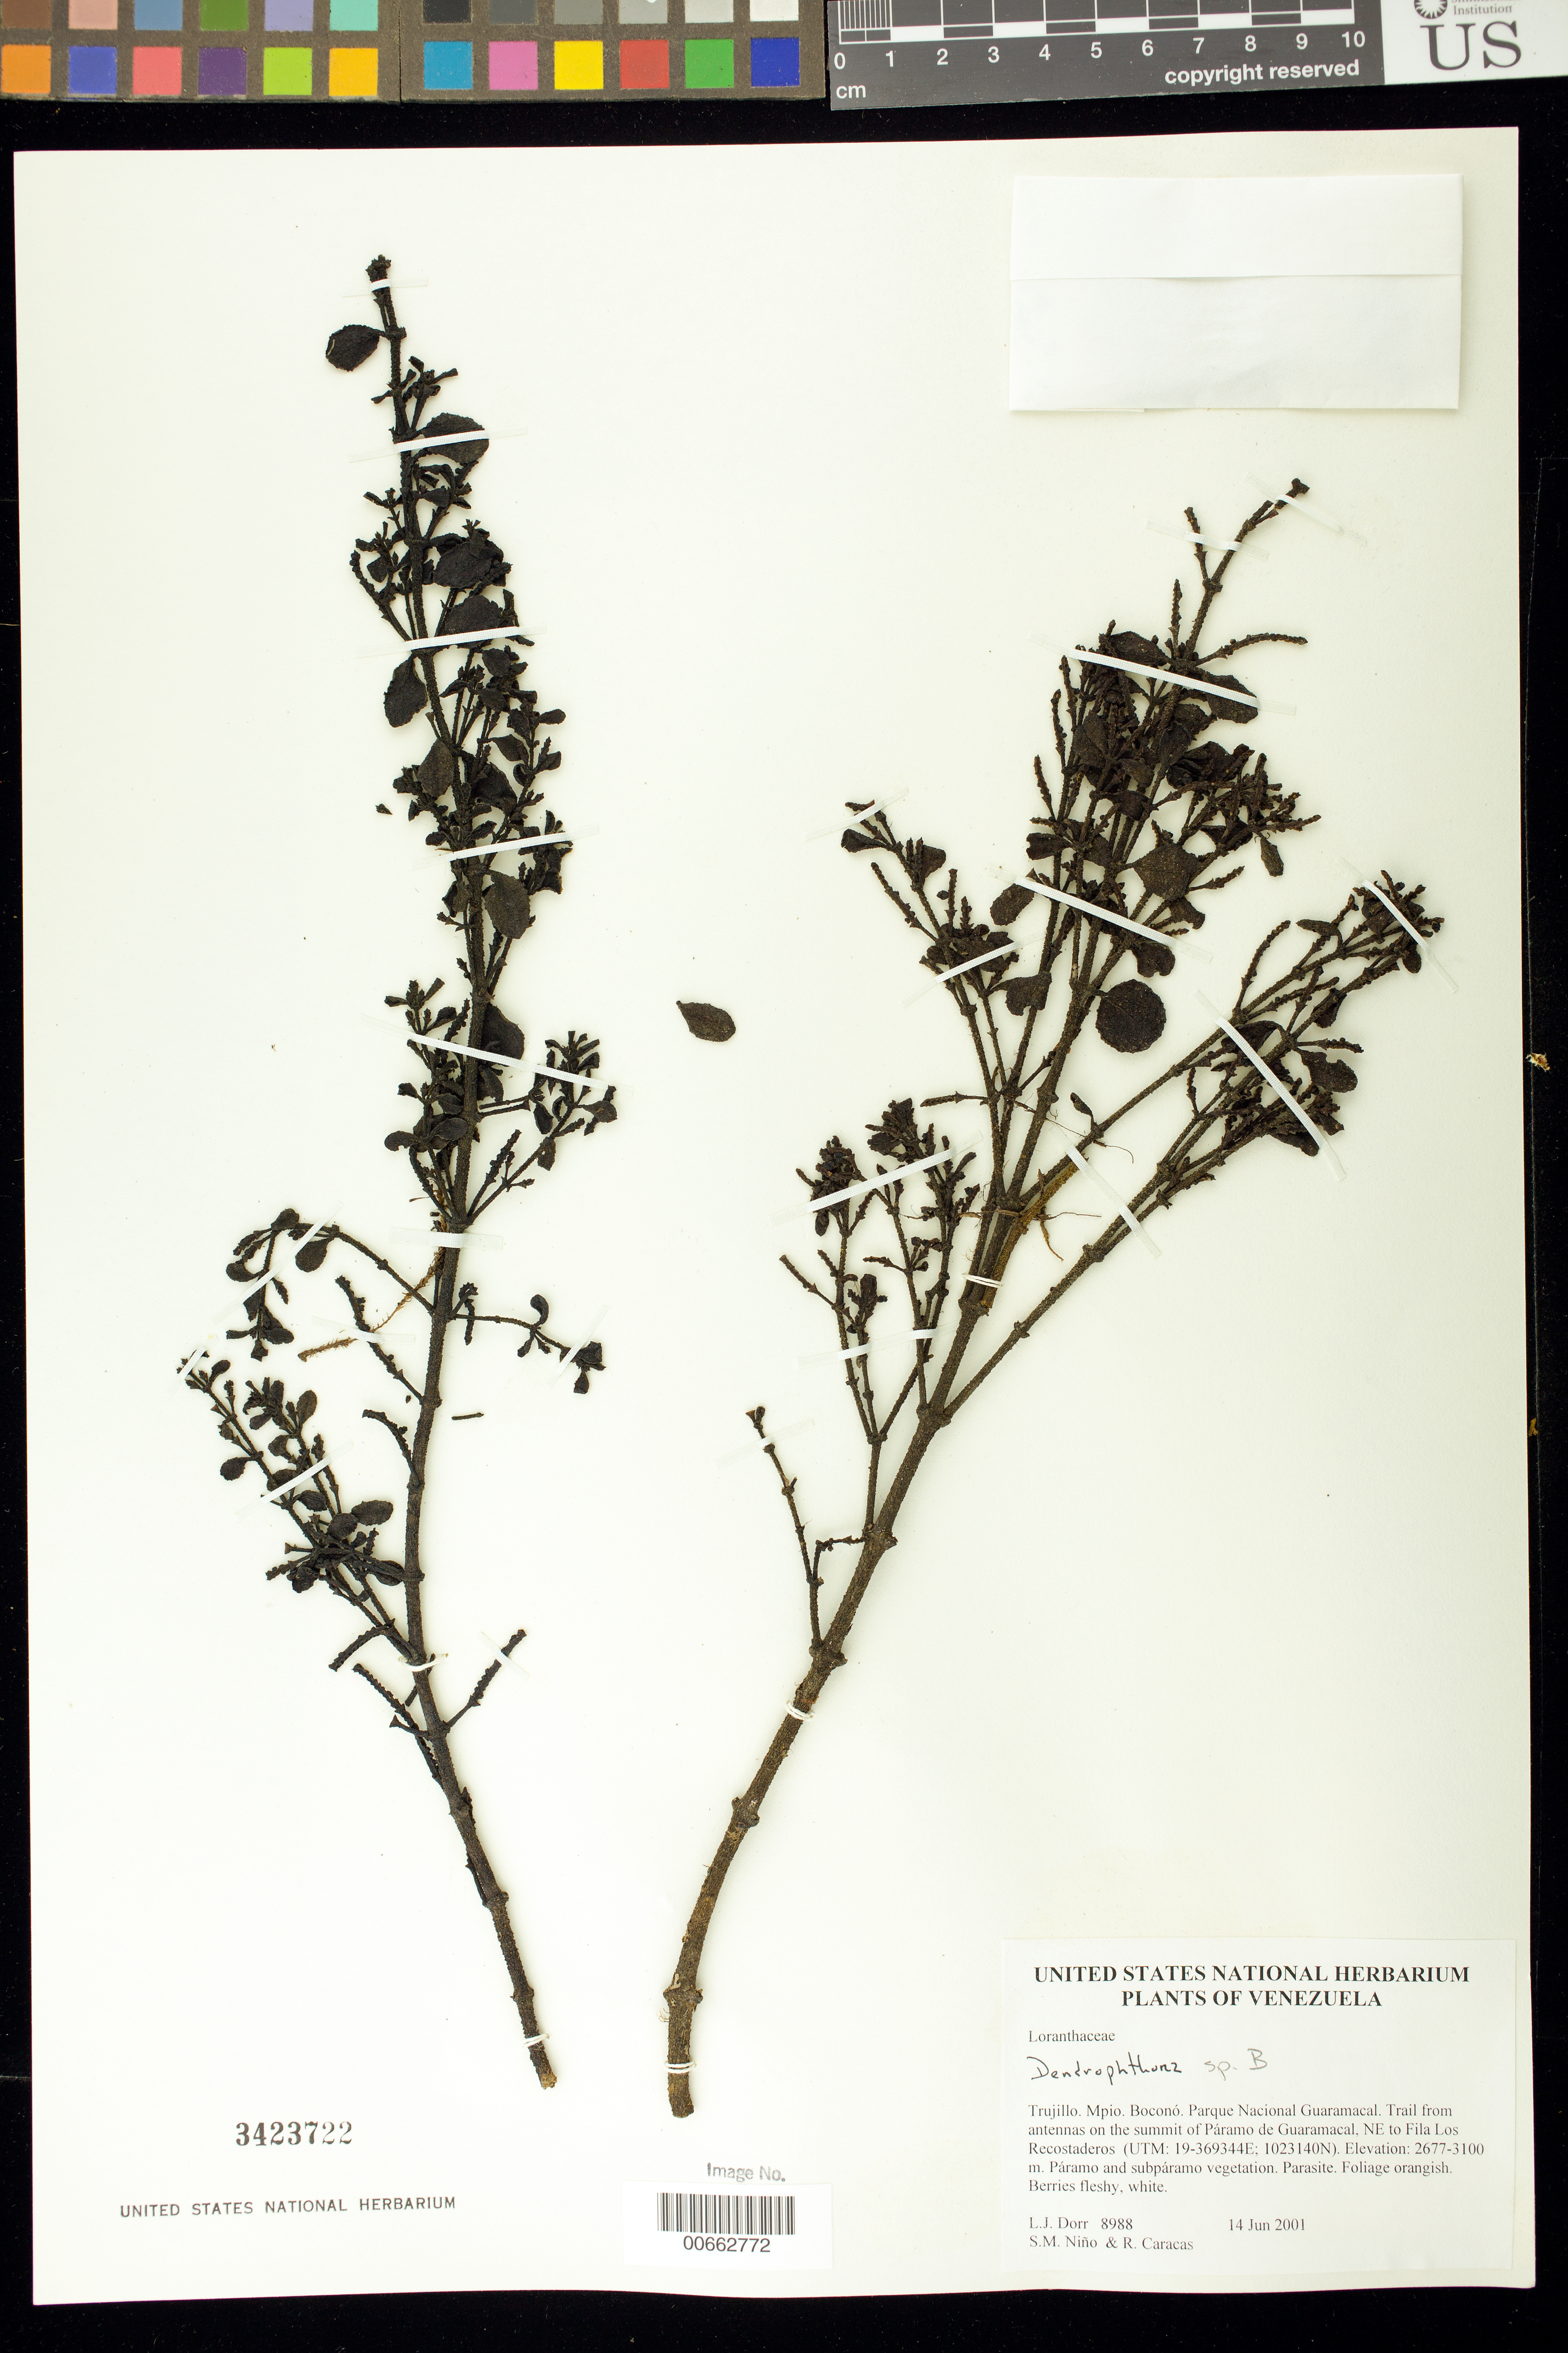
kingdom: Plantae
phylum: Tracheophyta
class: Magnoliopsida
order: Santalales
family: Viscaceae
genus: Dendrophthora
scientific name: Dendrophthora coronata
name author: Canelón et al.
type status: Holotype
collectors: L. J. Dorr, S. M. Niño & R. Caracas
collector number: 8988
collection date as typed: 14 Jun 2001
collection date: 2001-06-14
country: Venezuela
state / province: Trujillo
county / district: Boconó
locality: Parque Nacional Guaramacal. Trail from antennas on the summit of Páramo de Guaramacal, NE to Fila Los Recostaderos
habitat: Páramo and subpáramo vegetation.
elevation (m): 2677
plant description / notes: PORT, US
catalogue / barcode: US 3423722